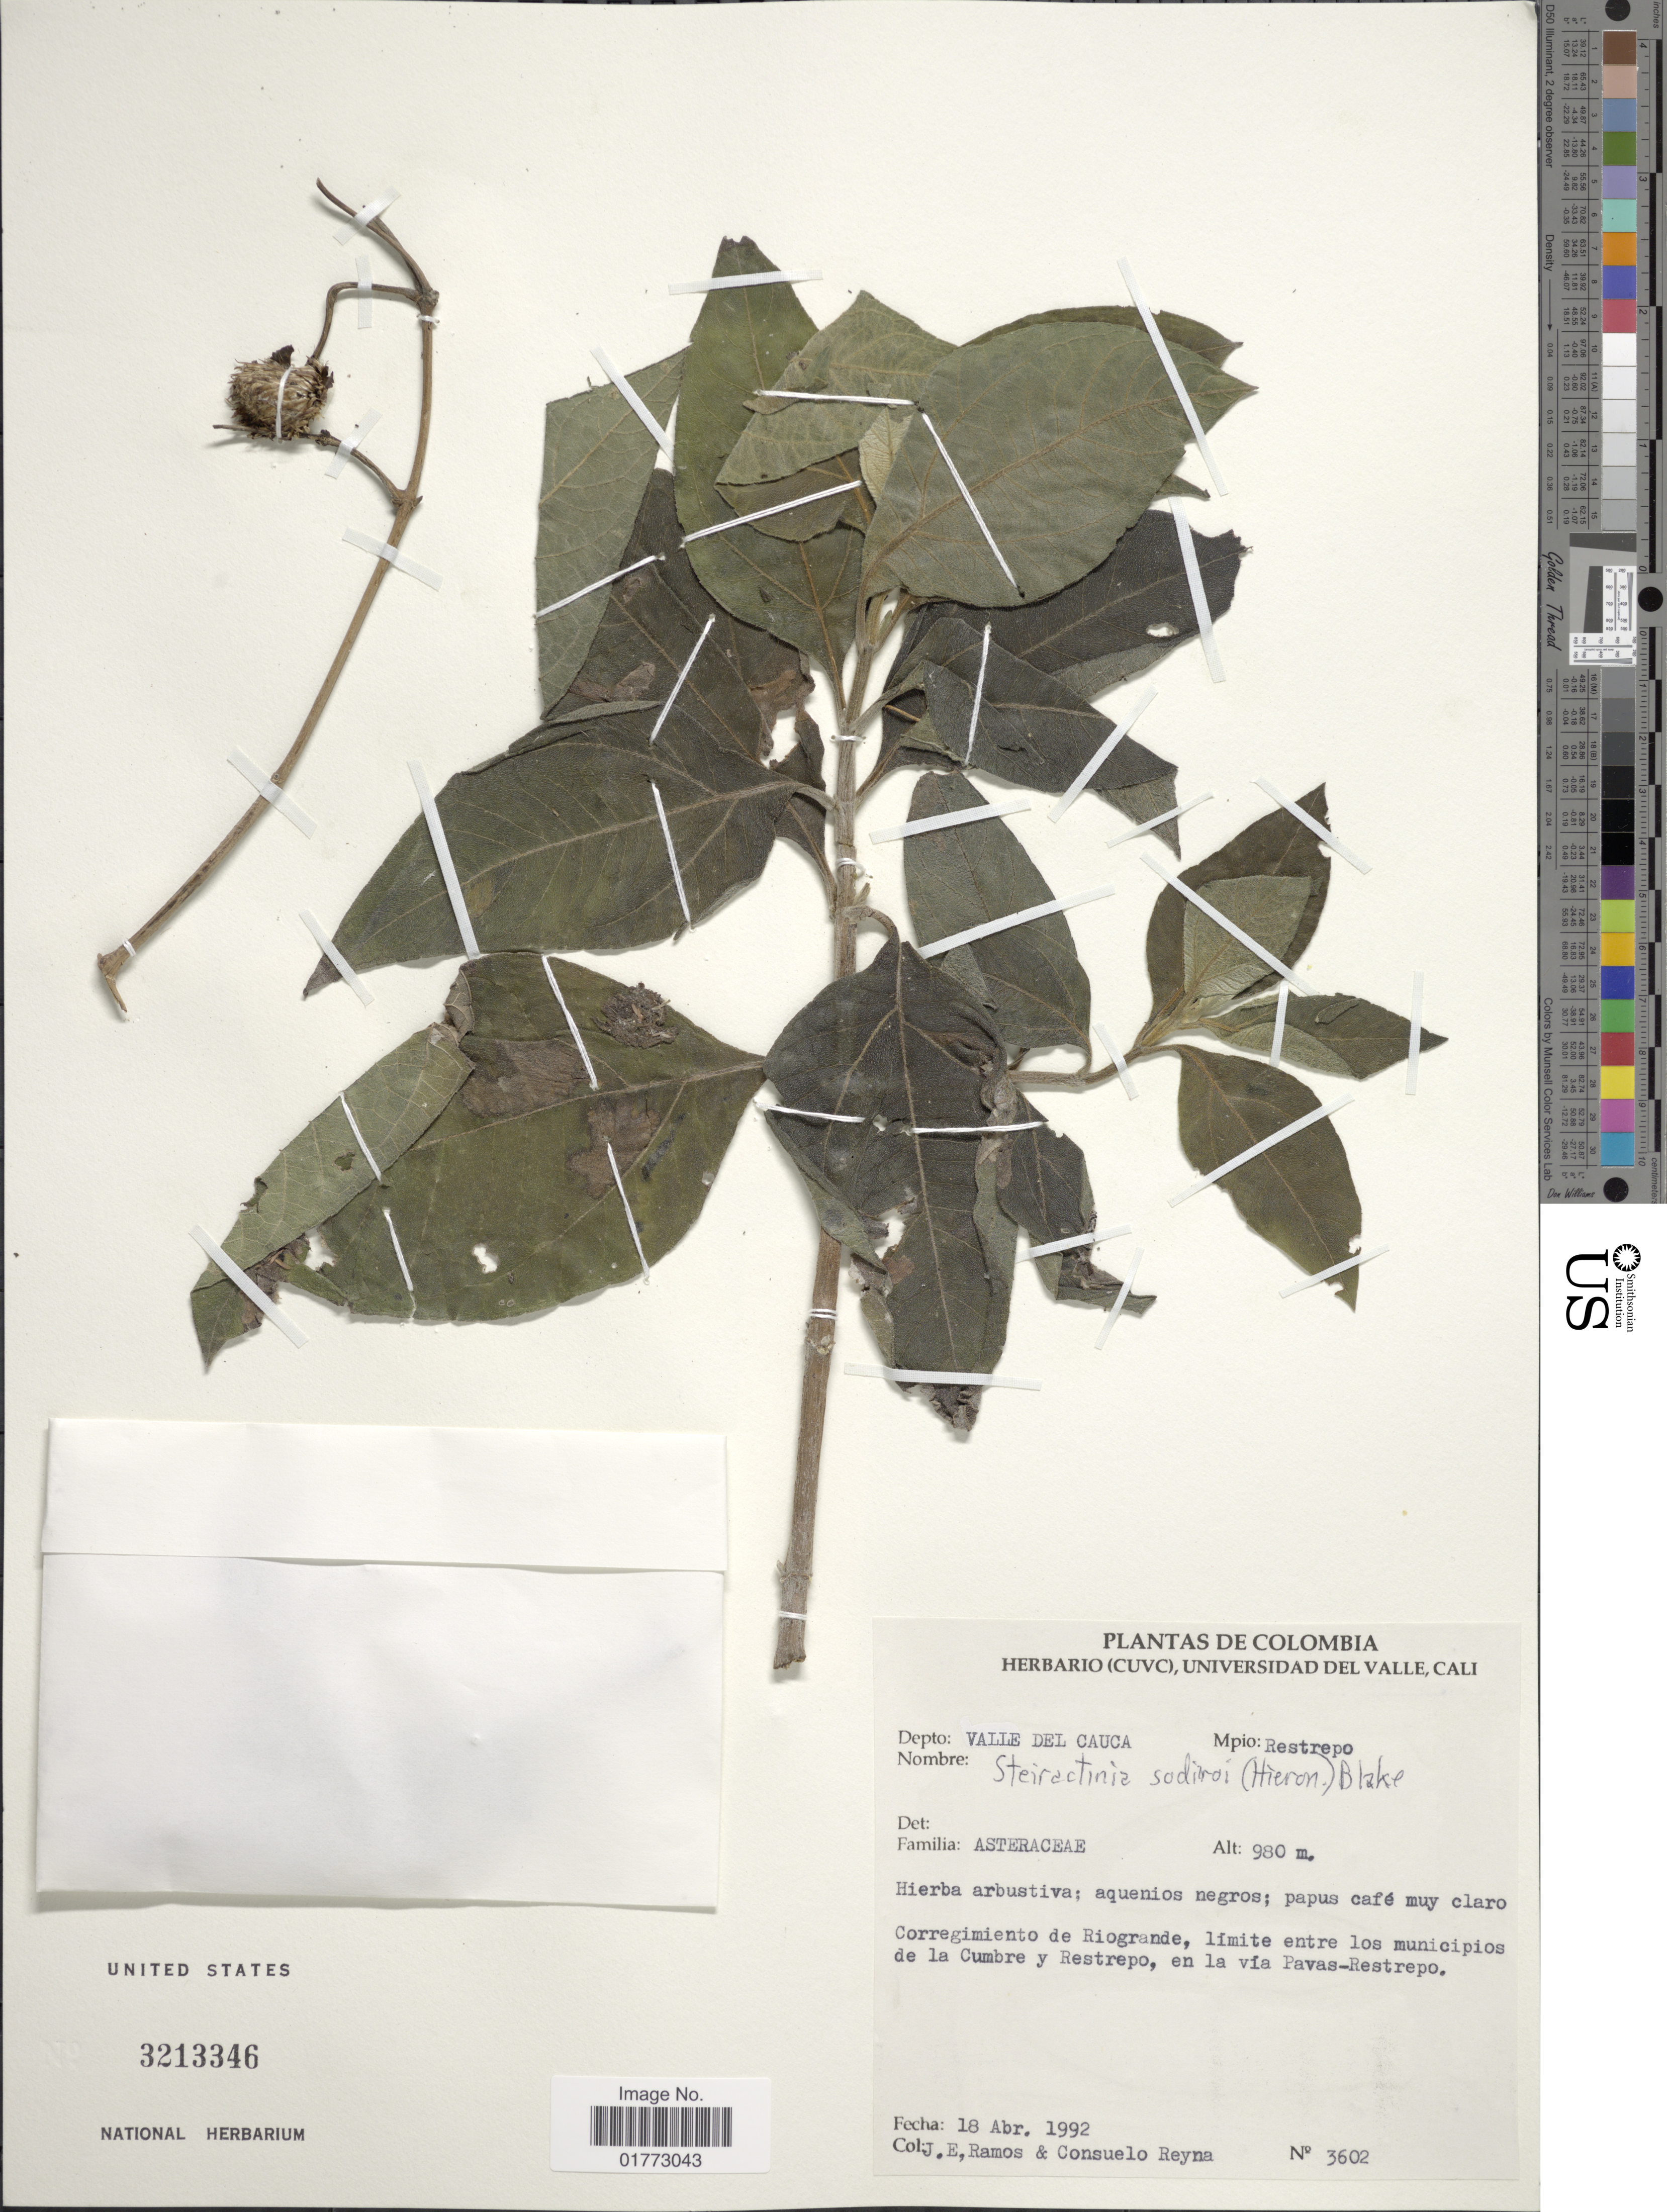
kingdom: Plantae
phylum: Tracheophyta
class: Magnoliopsida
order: Asterales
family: Asteraceae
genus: Steiractinia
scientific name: Steiractinia sodiroi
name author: (Hieron. ex Sodiro) S.F. Blake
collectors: E. Ramos & C. Reyna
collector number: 3602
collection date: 1992-04-18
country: Colombia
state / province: Valle del Cauca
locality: Mpio: Restrepo, Corregimiento de Riogrande, limite entre los municipios de la Cumbre y Restrepo, en la vua Pavas- Restrepo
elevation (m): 980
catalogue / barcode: US 3213346